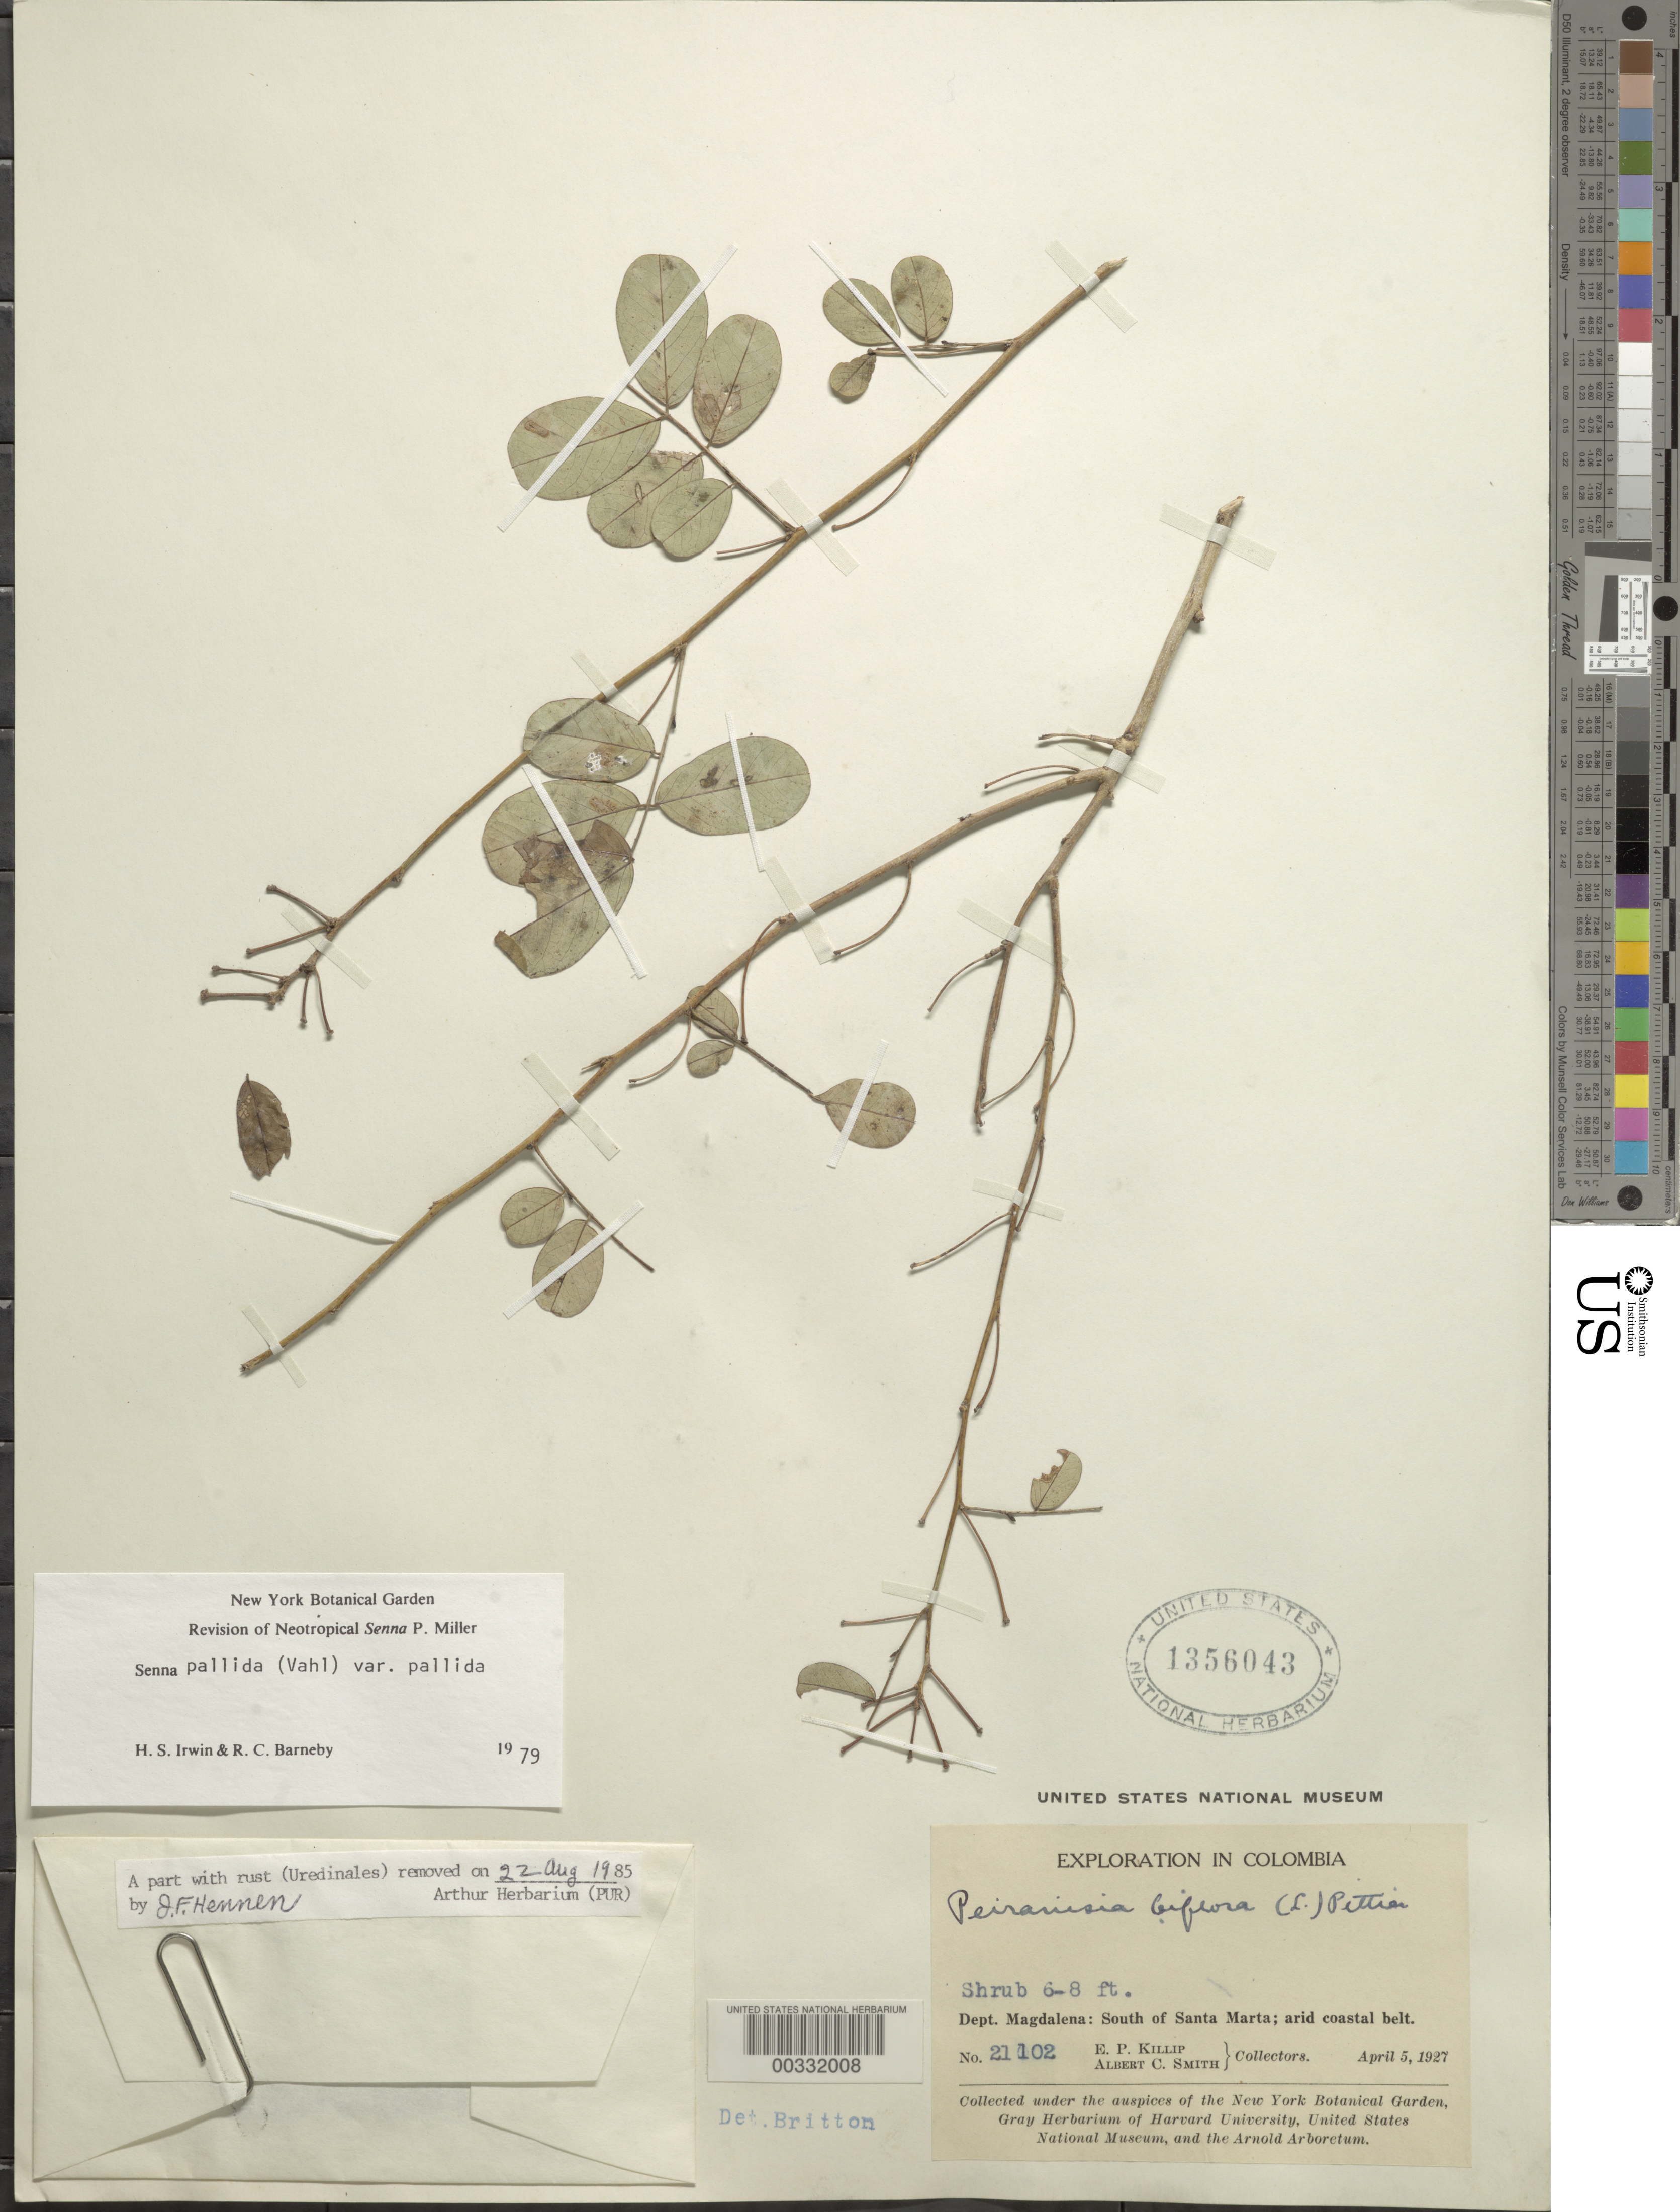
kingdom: Plantae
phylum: Tracheophyta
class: Magnoliopsida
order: Fabales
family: Fabaceae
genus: Senna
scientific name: Senna pallida var. pallida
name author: (Vahl) H.S. Irwin & Barneby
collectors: E. P. Killip & A. C. Smith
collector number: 21102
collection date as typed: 05 Apr 1927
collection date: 1927-04-05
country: Colombia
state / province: Magdalena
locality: S of Santa Marta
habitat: Arid coastal belt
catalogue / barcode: US 1356043